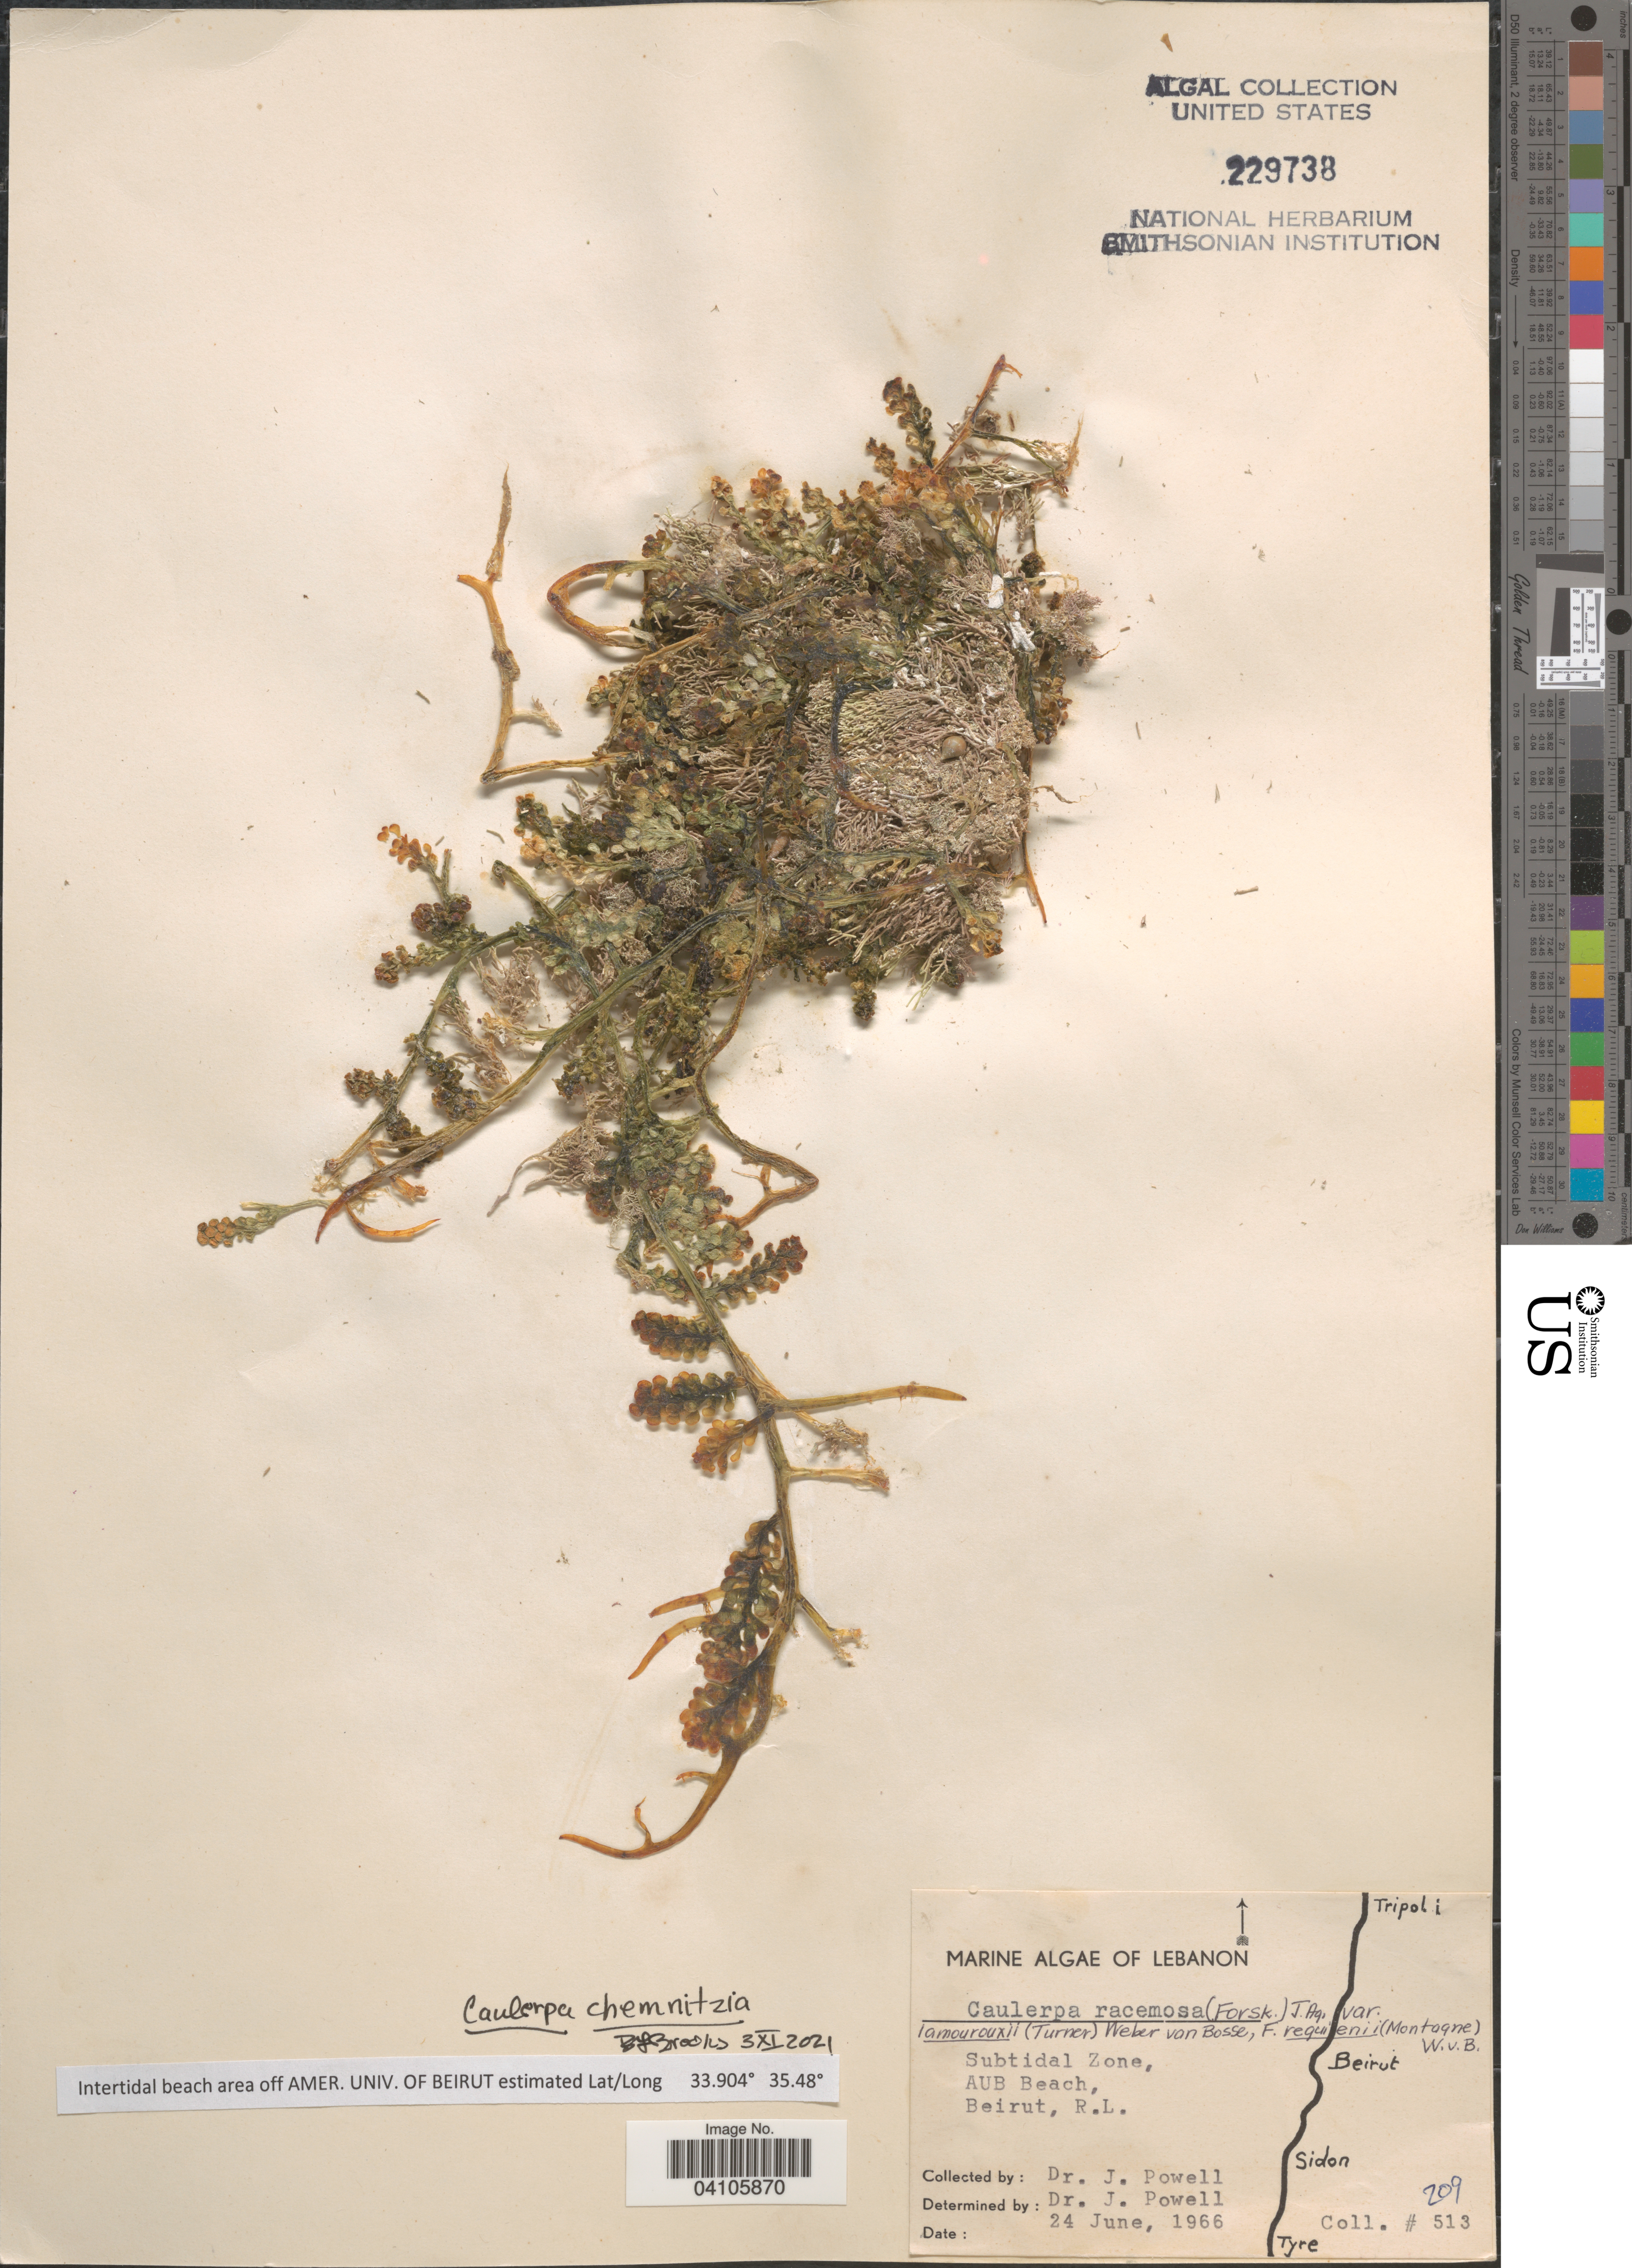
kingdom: Plantae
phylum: Chlorophyta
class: Ulvophyceae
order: Bryopsidales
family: Caulerpaceae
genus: Caulerpa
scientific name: Caulerpa chemnitzia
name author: (Esper) J.V.Lamouroux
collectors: J. Powell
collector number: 513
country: Lebanon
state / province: Beyrouth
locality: Subtidal Zone, AUB Beach, Beirut, R.L.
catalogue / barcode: US 229738